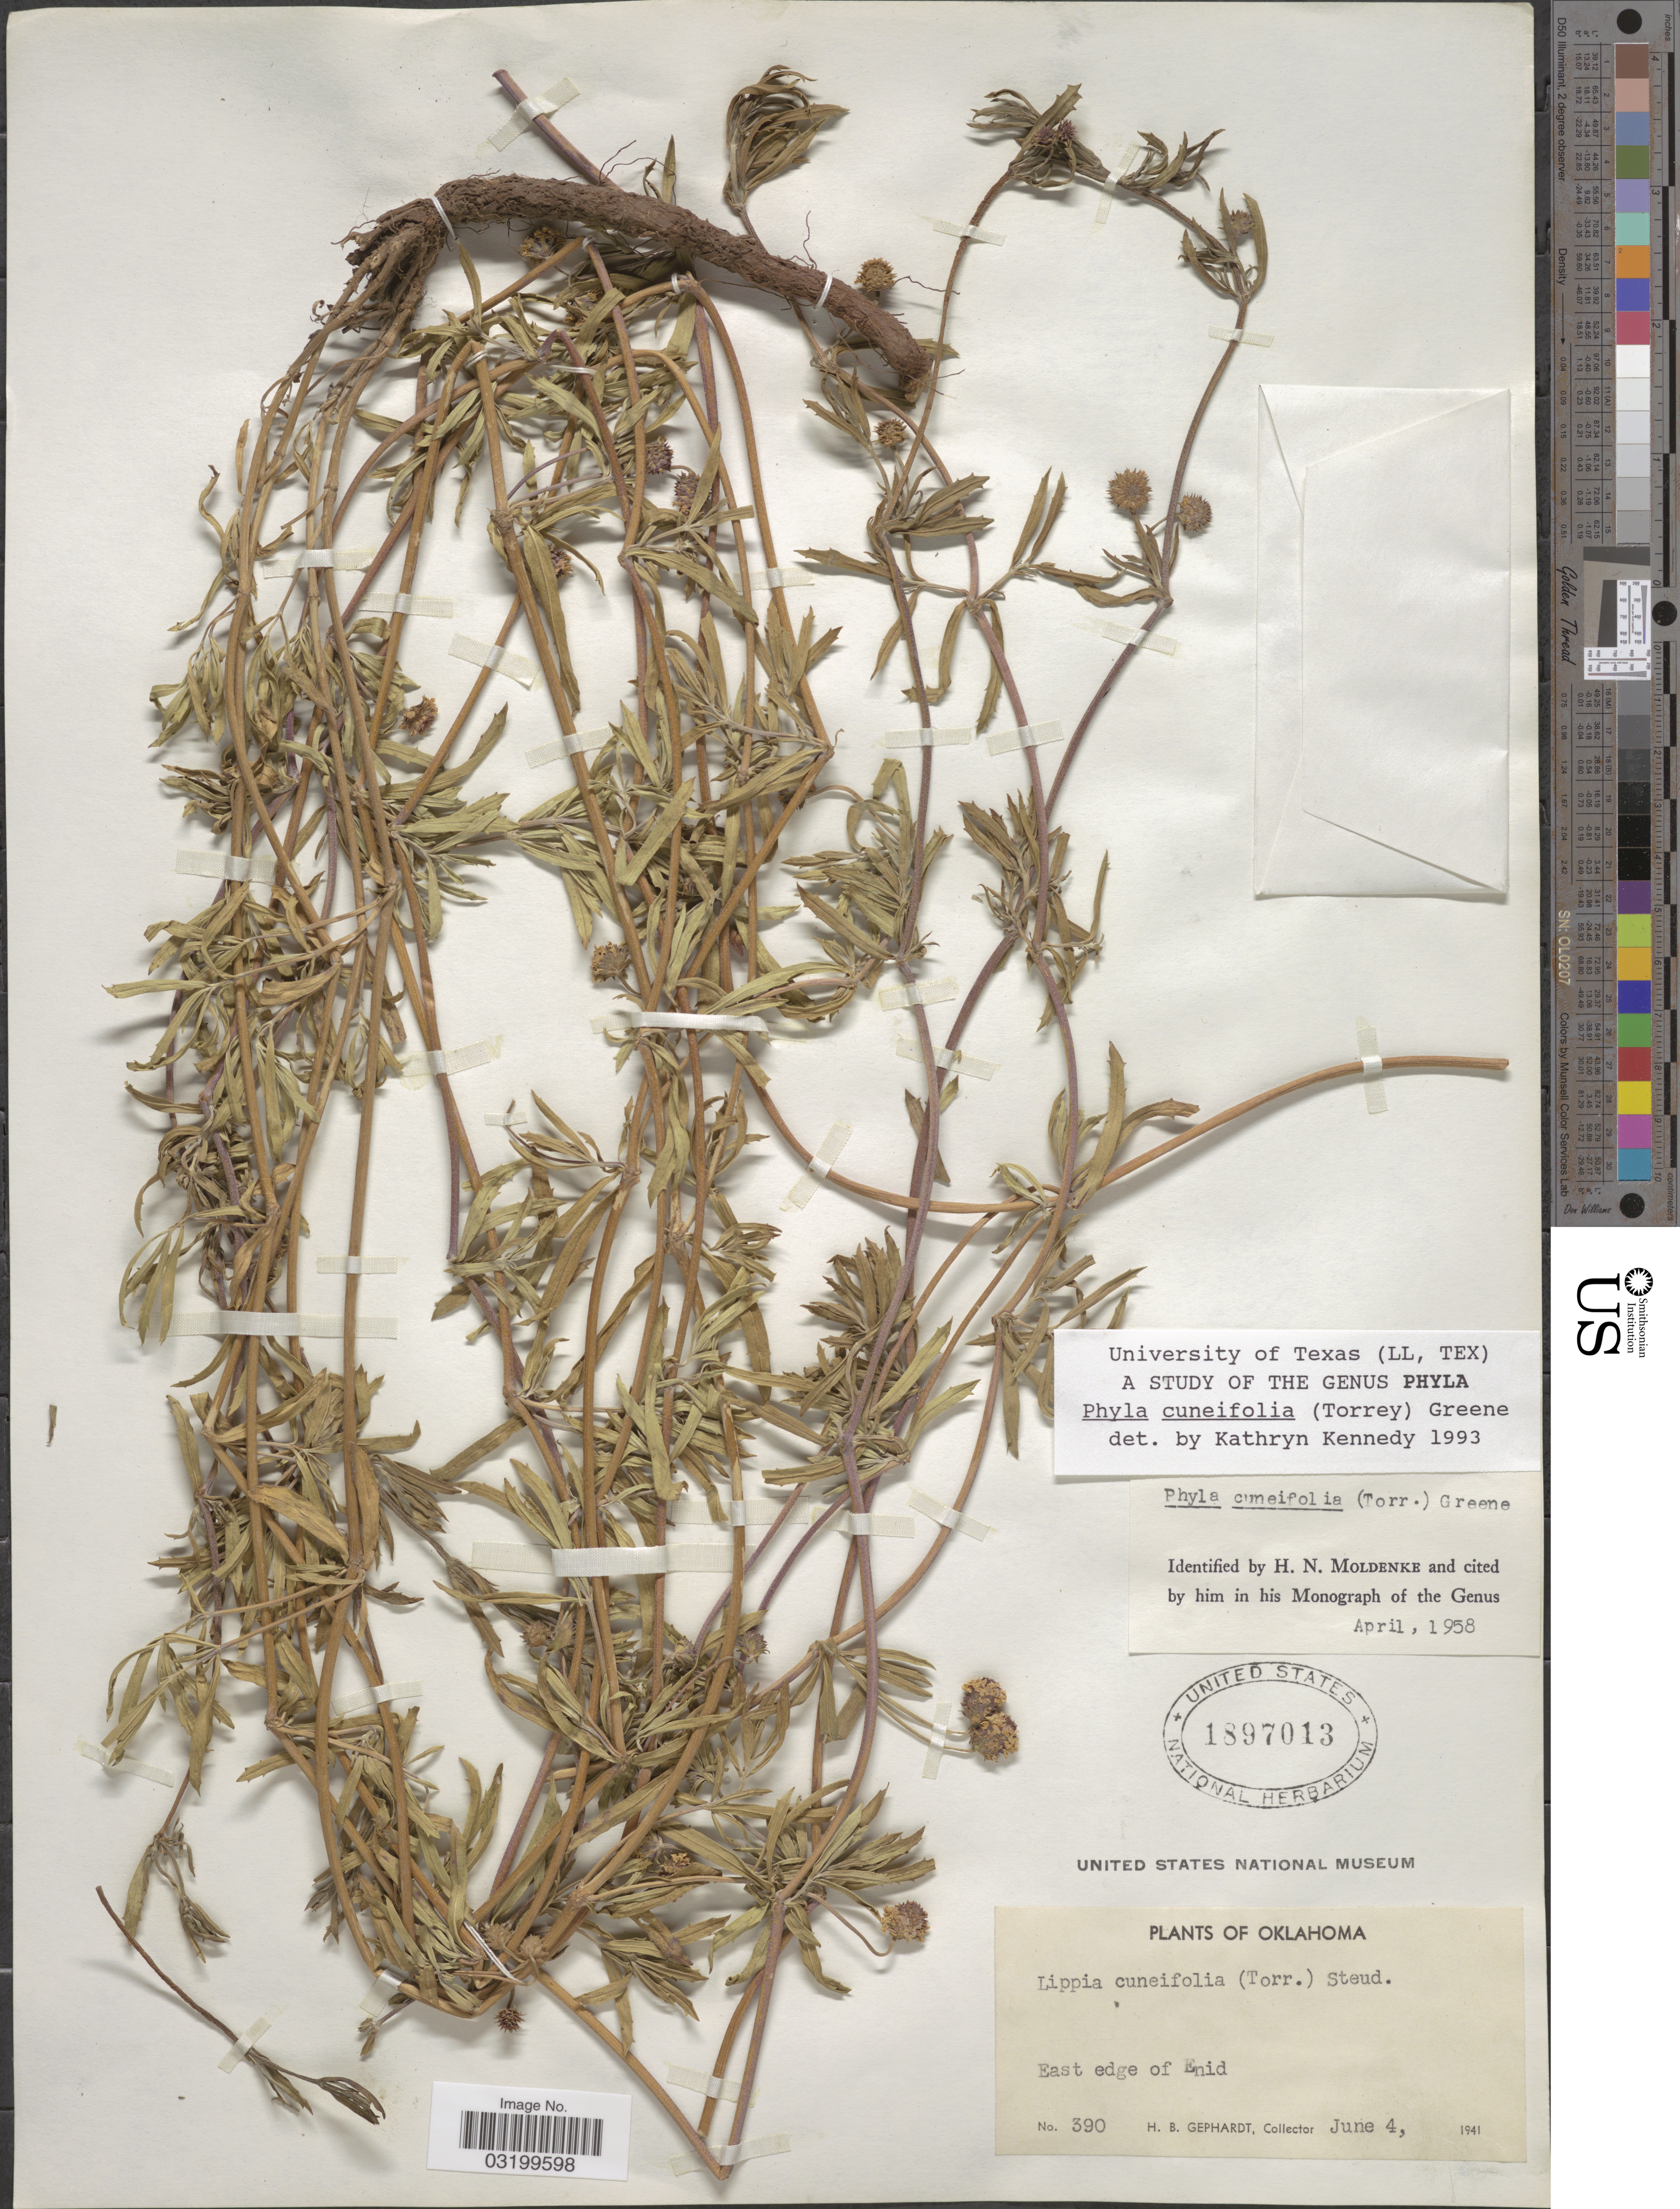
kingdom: Plantae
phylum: Tracheophyta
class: Magnoliopsida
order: Lamiales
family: Verbenaceae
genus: Phyla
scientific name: Phyla cuneifolia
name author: (Torr.) Greene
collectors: H. Gephardt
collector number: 390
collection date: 1941-06-04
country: United States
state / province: Oklahoma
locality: East edge of Enid.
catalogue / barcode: US 1897013